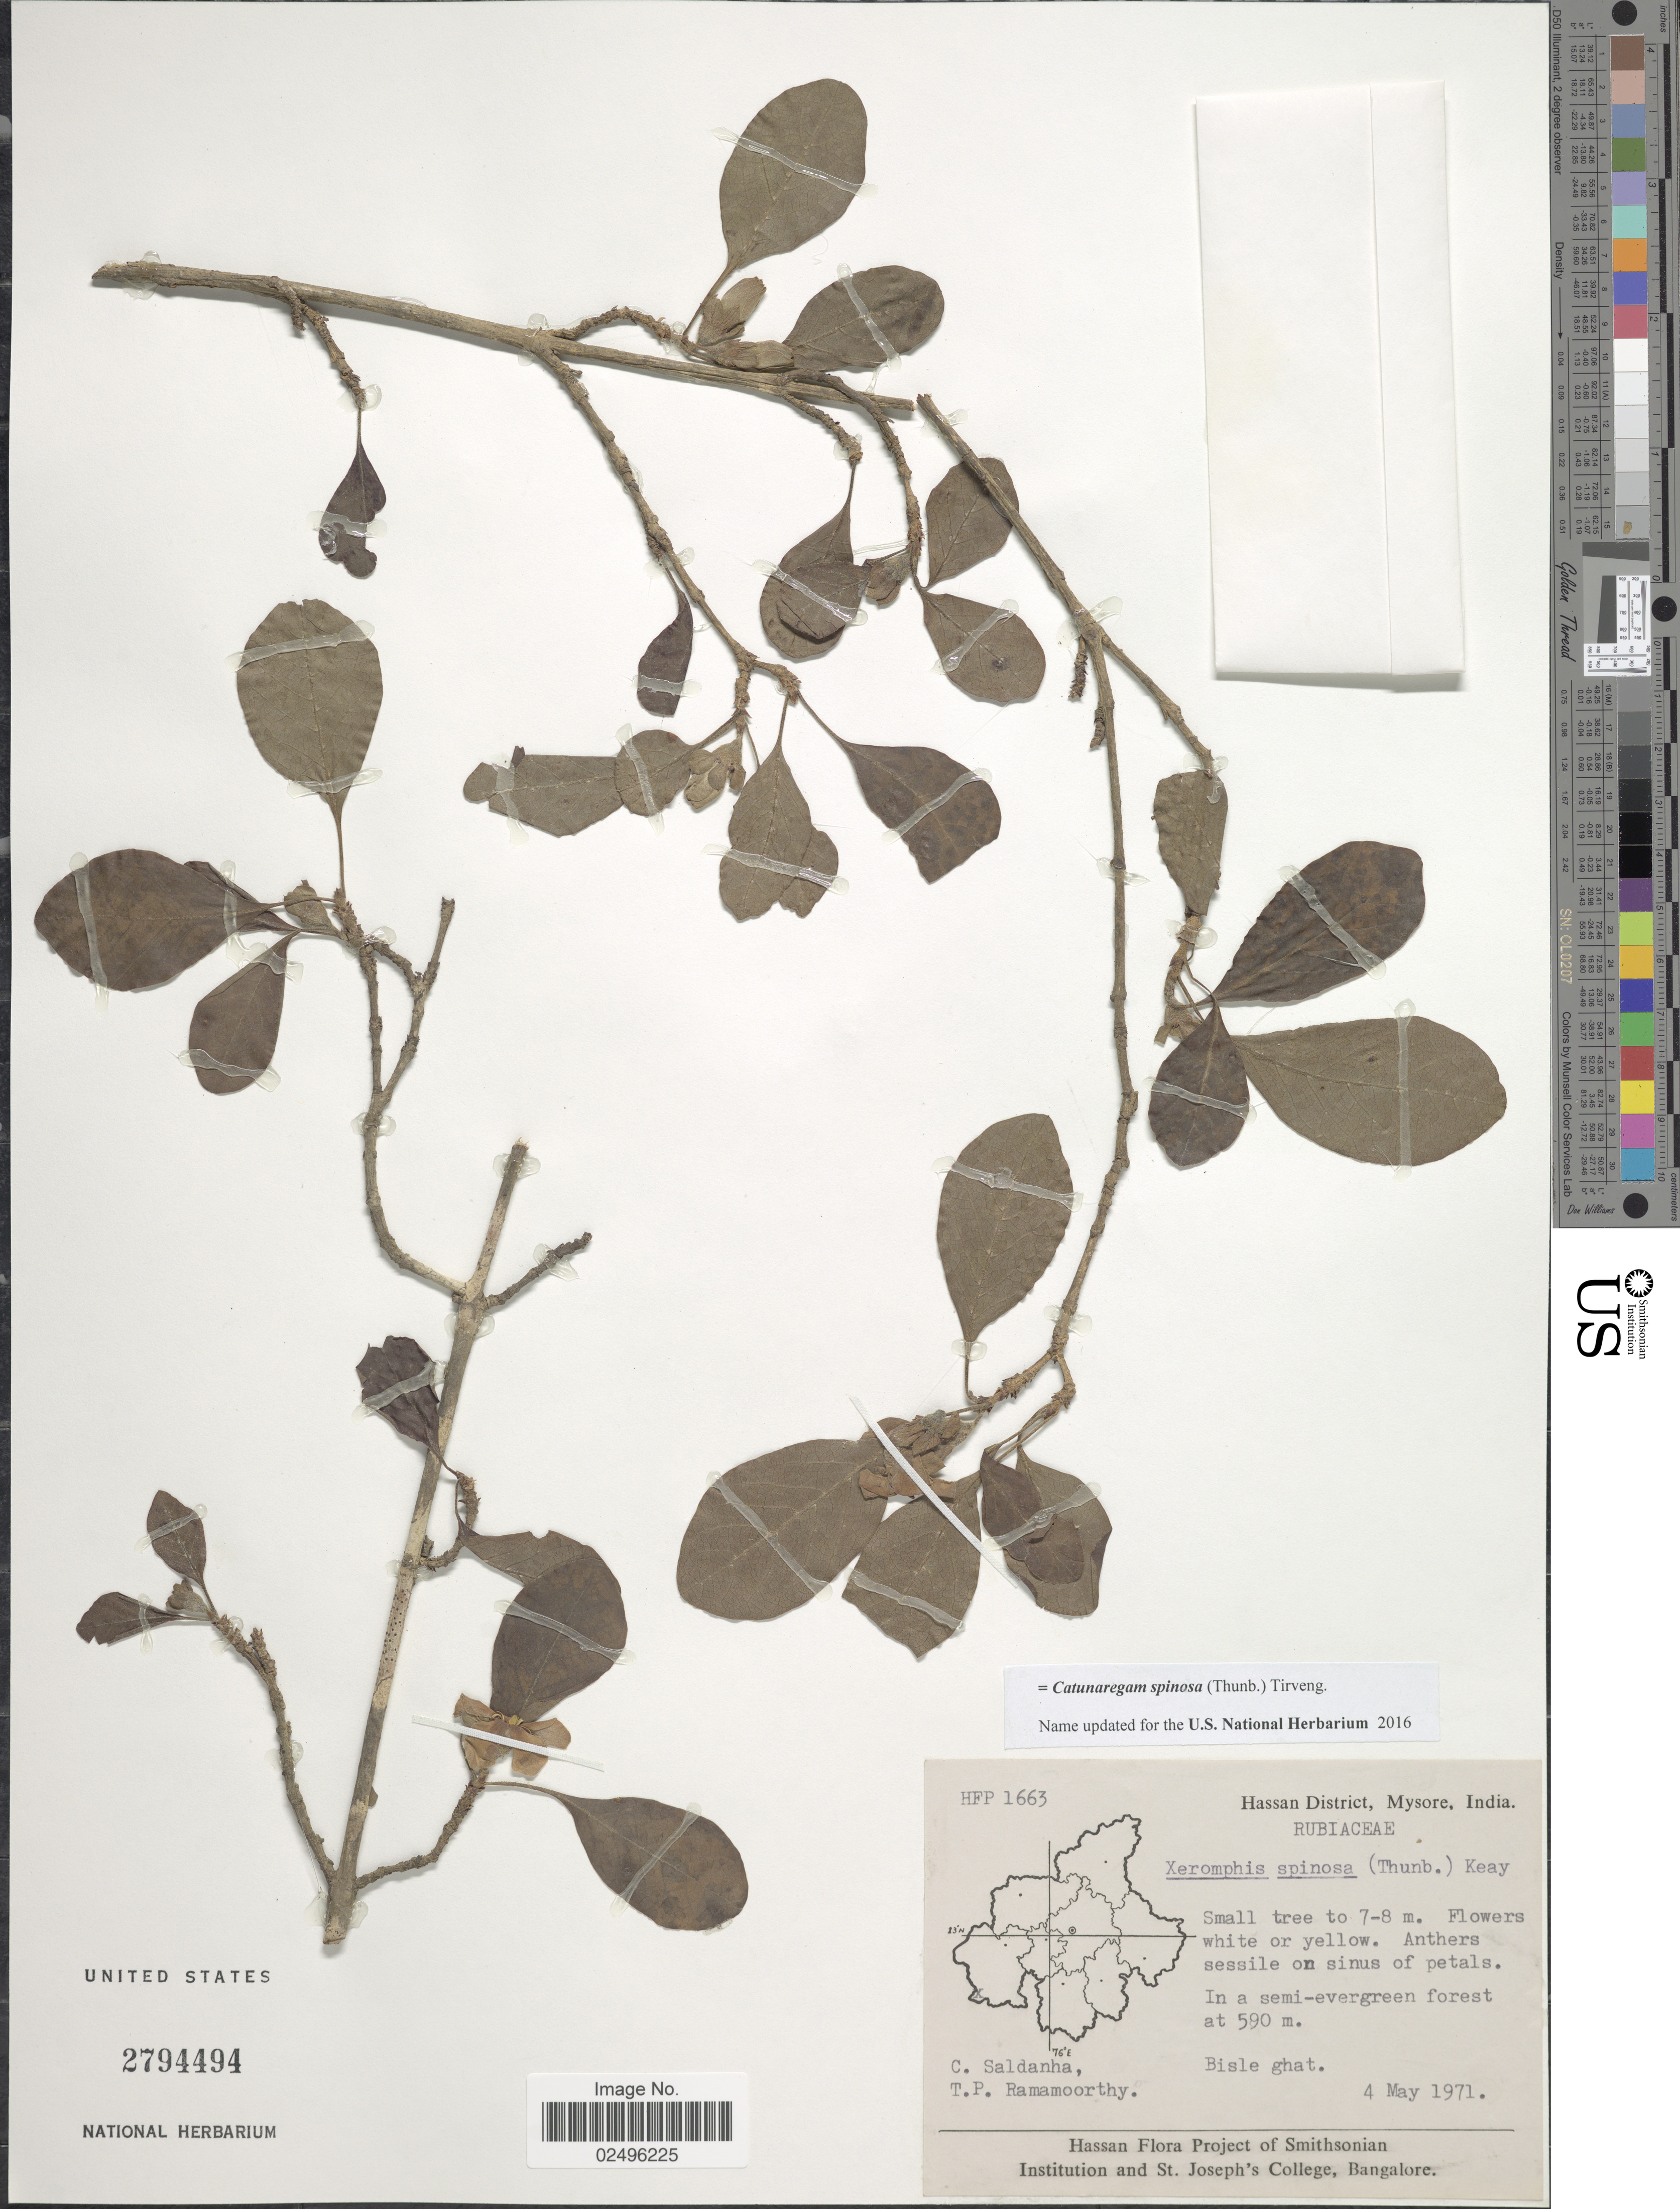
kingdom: Plantae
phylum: Tracheophyta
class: Magnoliopsida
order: Gentianales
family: Rubiaceae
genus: Catunaregam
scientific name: Catunaregam spinosa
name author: (Thunb.) Tirveng.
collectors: C. J. Saldanha & T. P. Ramamoorthy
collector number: HFP1663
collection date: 1971-05-04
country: India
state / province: Karnataka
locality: Hassan District, Mysore, Bisle ghat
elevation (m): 590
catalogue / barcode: US 2794494